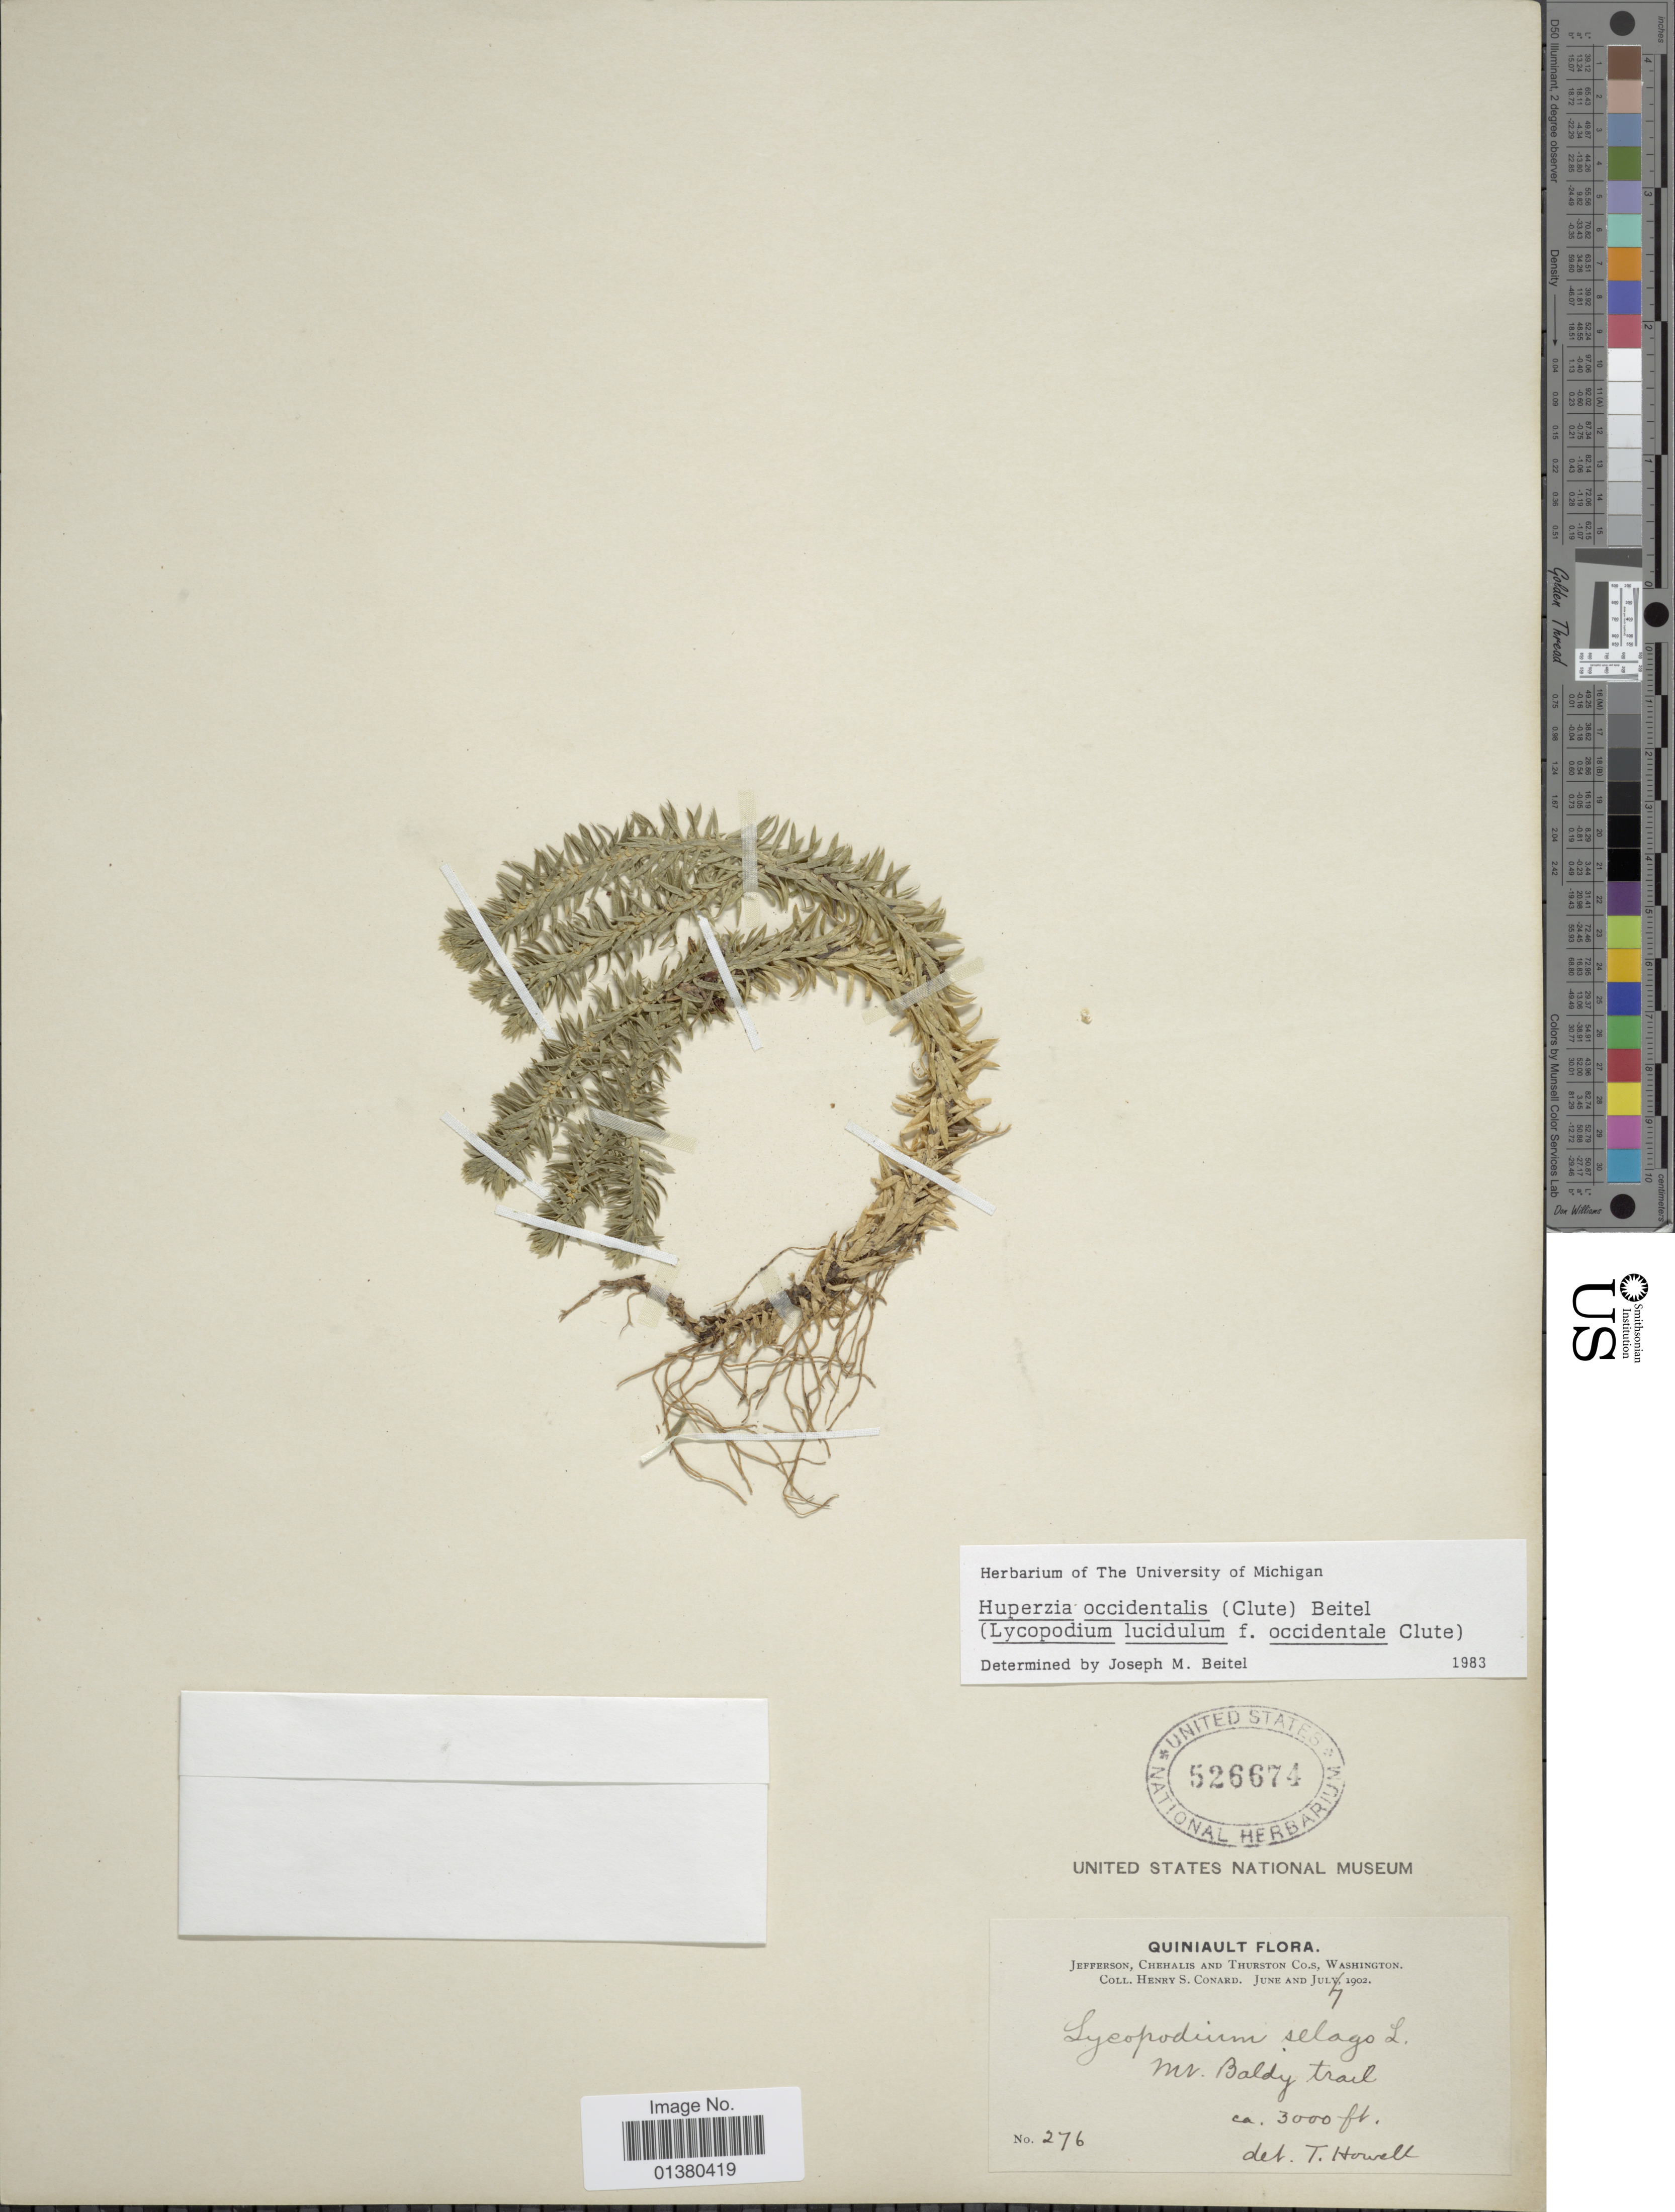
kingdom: Plantae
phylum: Tracheophyta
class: Lycopodiopsida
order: Lycopodiales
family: Lycopodiaceae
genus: Huperzia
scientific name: Huperzia occidentalis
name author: (Clute) Kartesz & Gandhi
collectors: H. Conrad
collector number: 276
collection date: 1902-06/1902-07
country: United States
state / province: Washington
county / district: Jefferson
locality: Jefferson, Chehalis and Thurston Co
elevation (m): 914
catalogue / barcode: US 526674